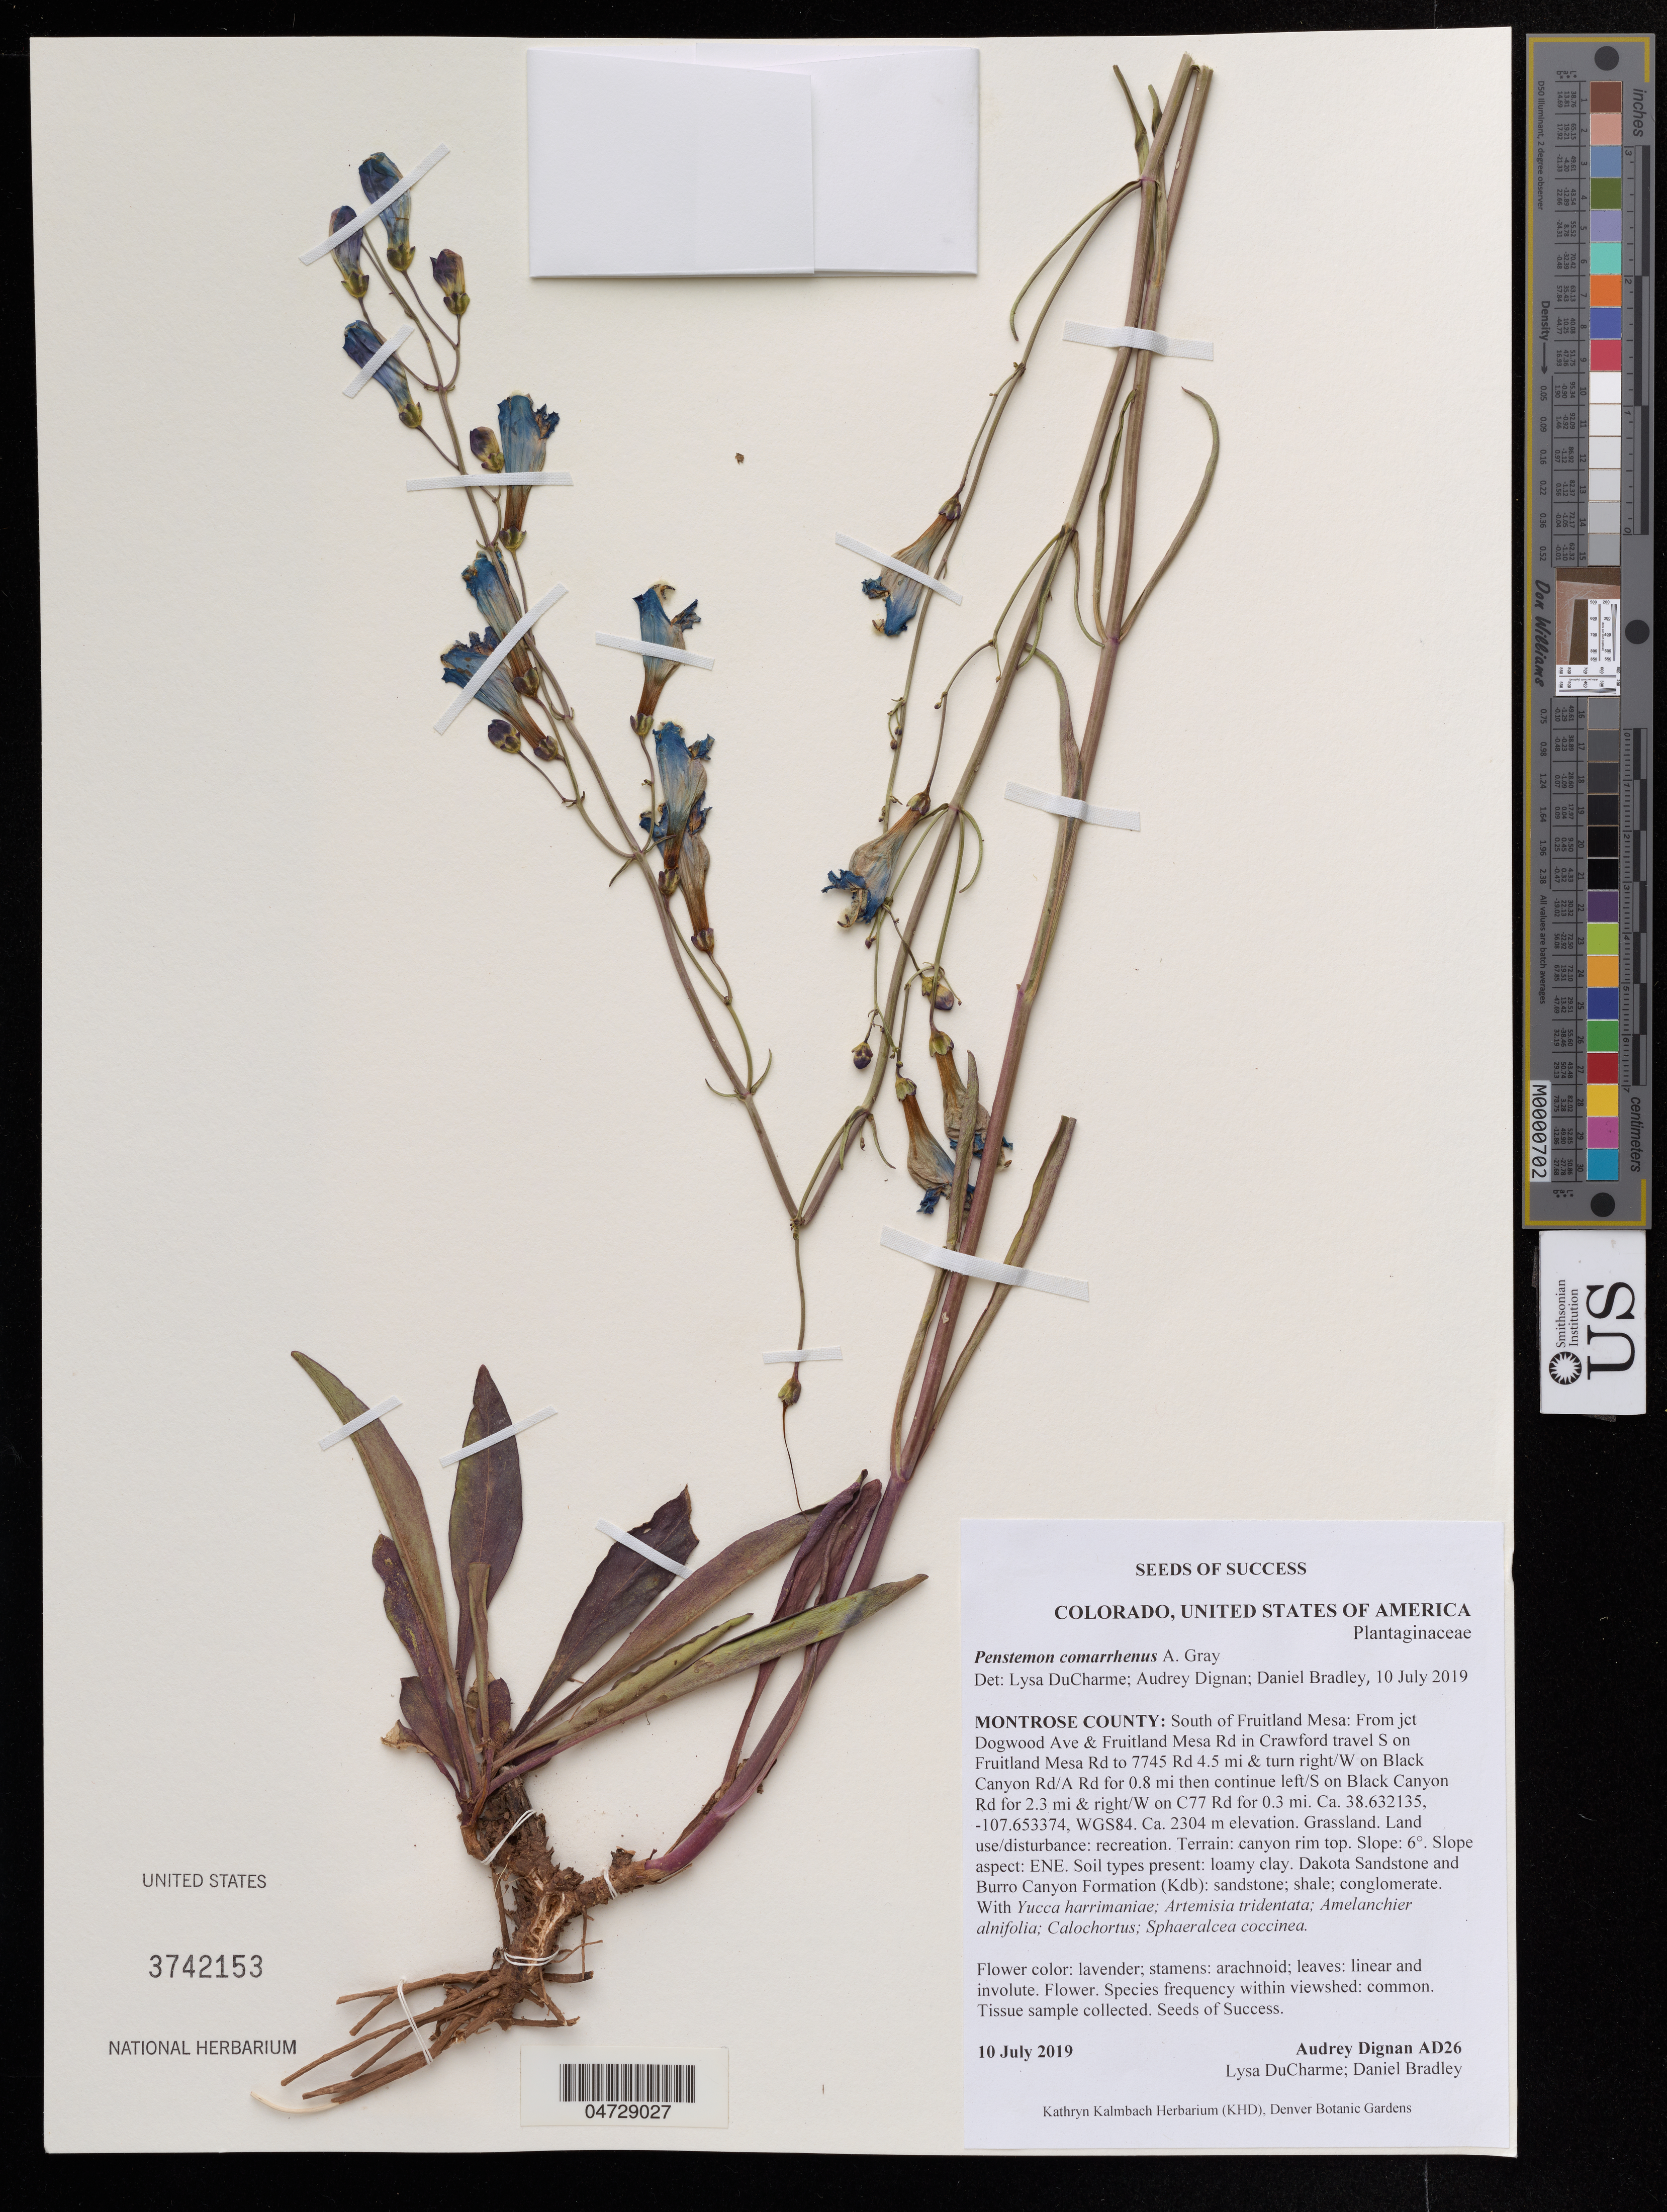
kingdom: Plantae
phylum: Tracheophyta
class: Magnoliopsida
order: Lamiales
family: Plantaginaceae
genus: Penstemon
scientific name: Penstemon comarrhenus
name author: A. Gray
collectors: A. Dignan, L. DuCharme & D. Bradley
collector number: AD26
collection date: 2019-07-10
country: United States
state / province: Colorado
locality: Montrose County: South of Fruitland Mesa: From jct Dogwood Ave & Fruitland Mesa Rd in Crawford travel S on Fruitland Mesa Rd to 7745 Rd 4.5 mi & turn right/W on Black Canyon Rd/A Rd for 0.8 mi then continue left/S on Black Canyon Rd for 2.3 mi & right/W on C77 Rd for 0.3 mi.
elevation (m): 2304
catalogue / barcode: US 3742153